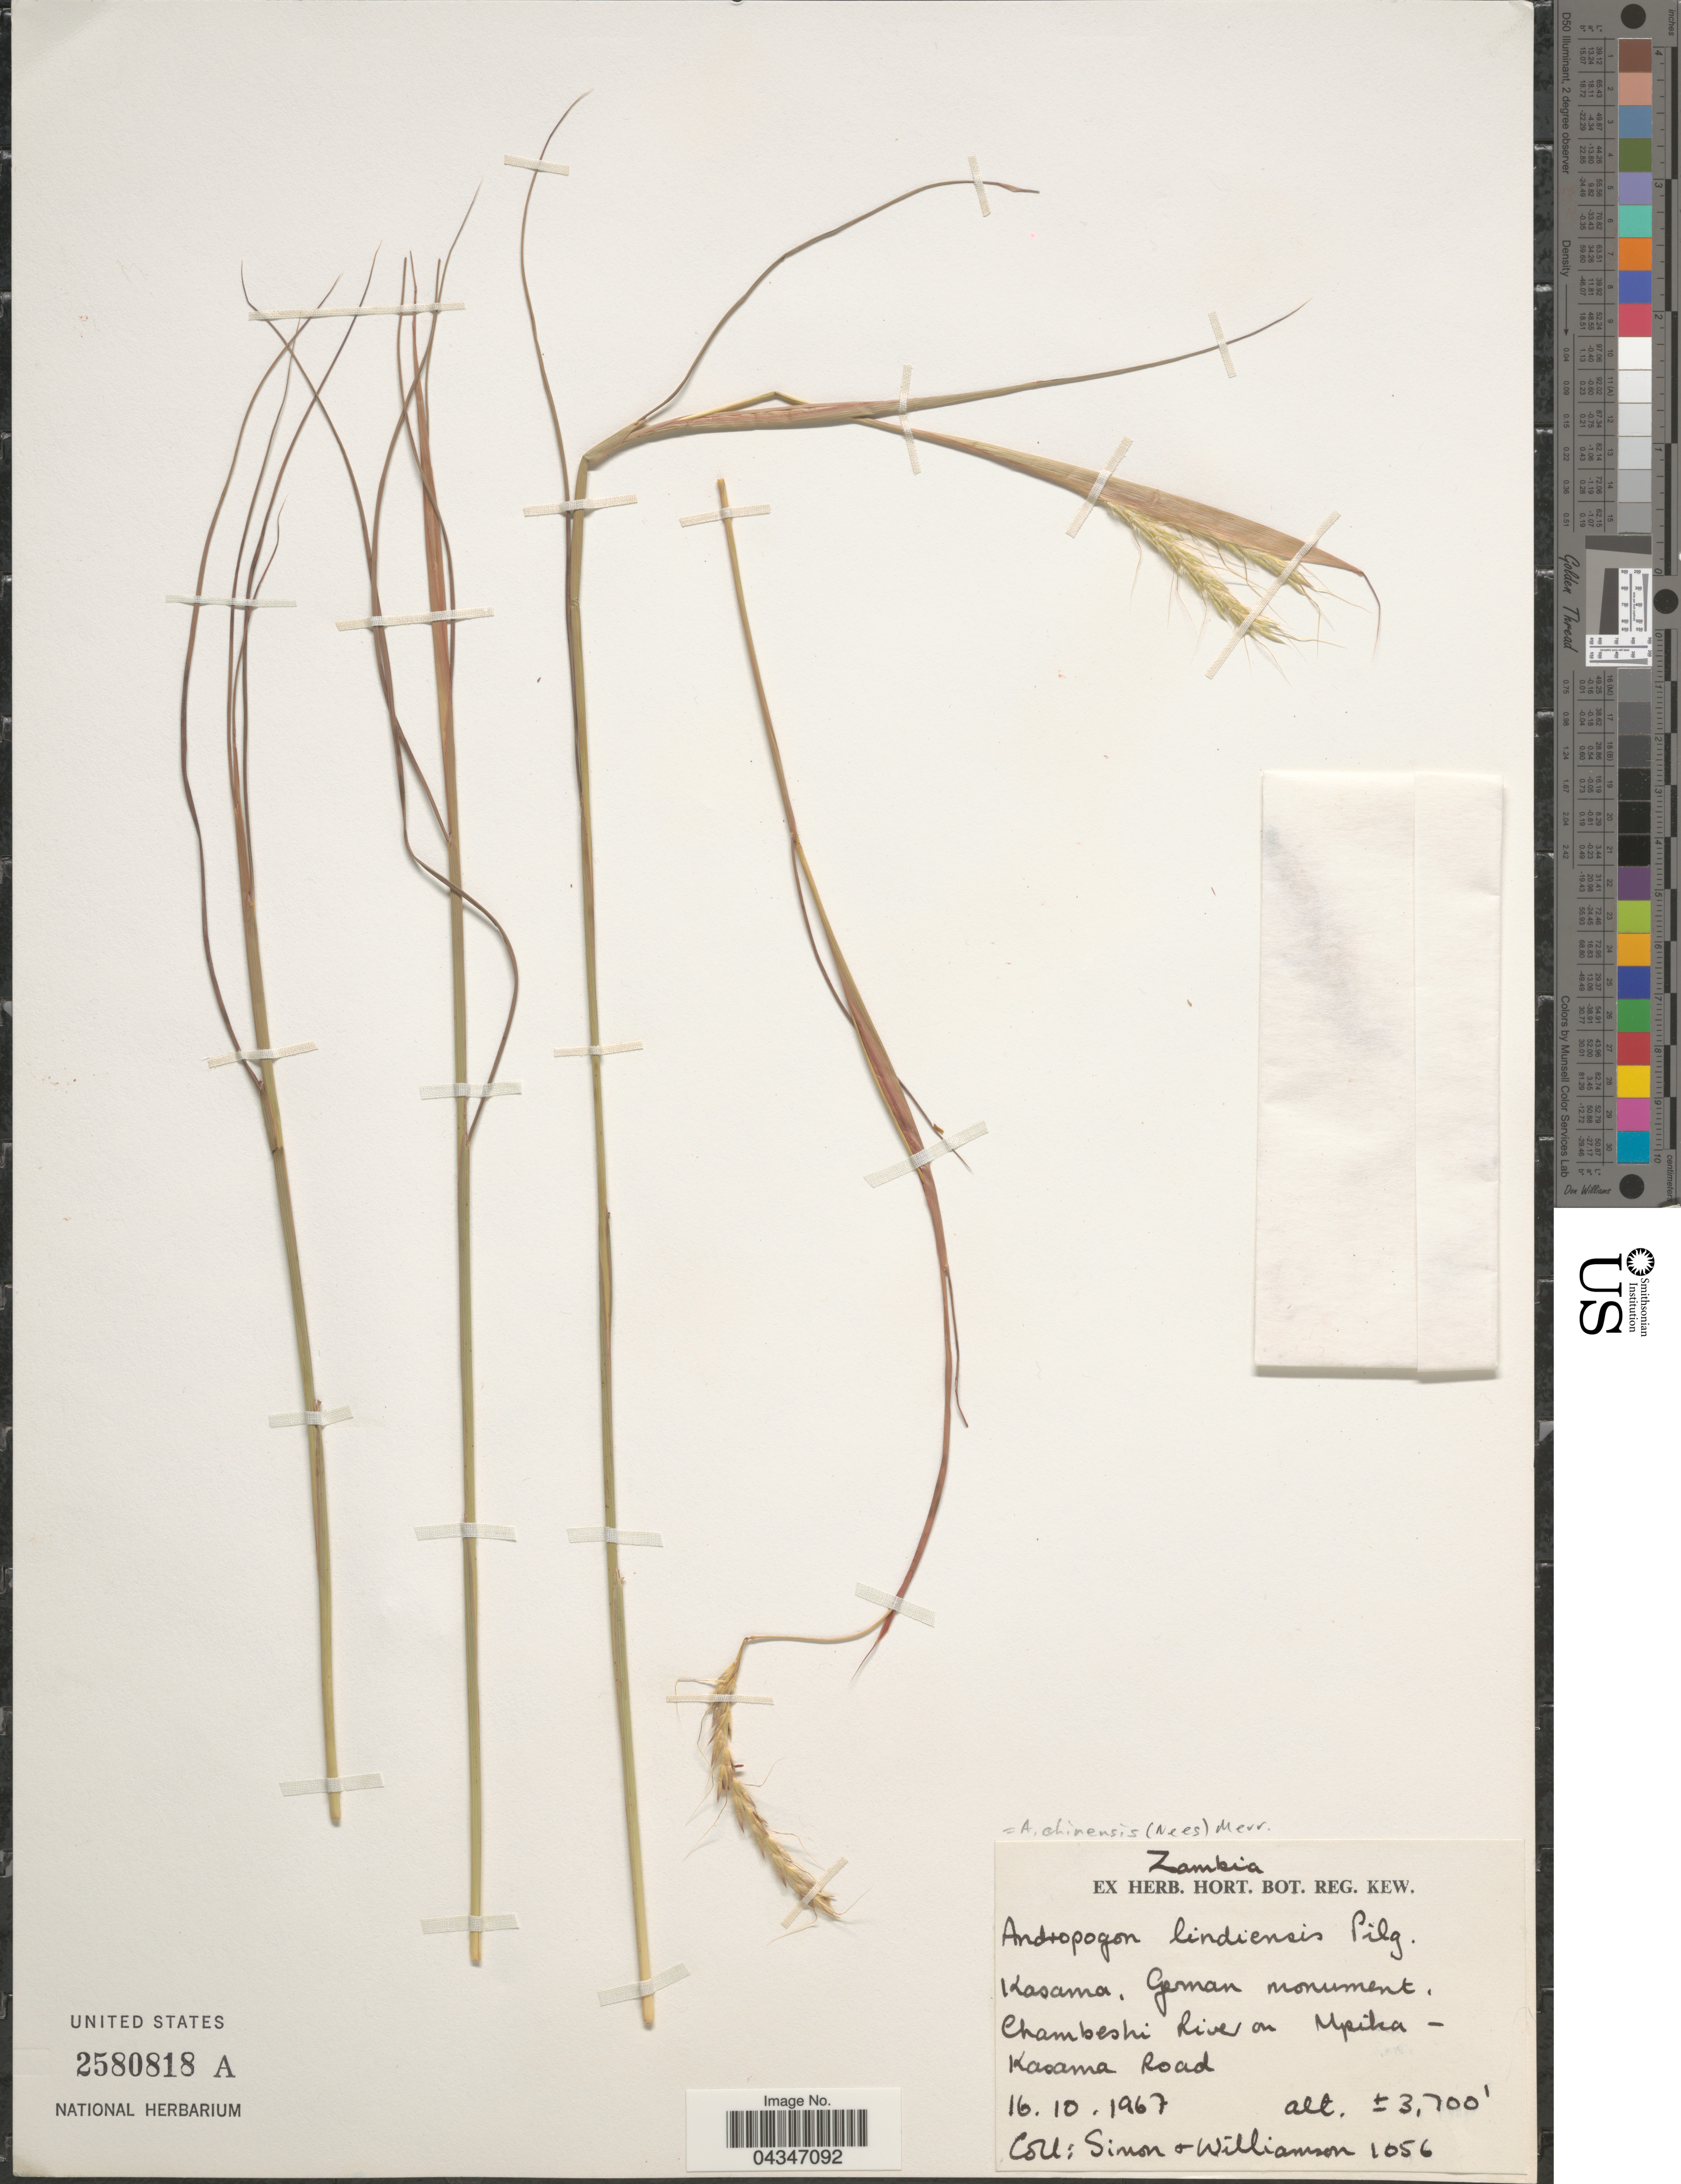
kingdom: Plantae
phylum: Tracheophyta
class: Liliopsida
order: Poales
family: Poaceae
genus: Andropogon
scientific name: Andropogon chinensis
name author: (Nees) Merr.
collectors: -- Simon & Williamson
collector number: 1056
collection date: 1967-10-16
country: Zambia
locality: Kasama, German monument, Chambeshi River on Mpika - Kasama Road.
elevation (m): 1128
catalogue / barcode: US 2580818A